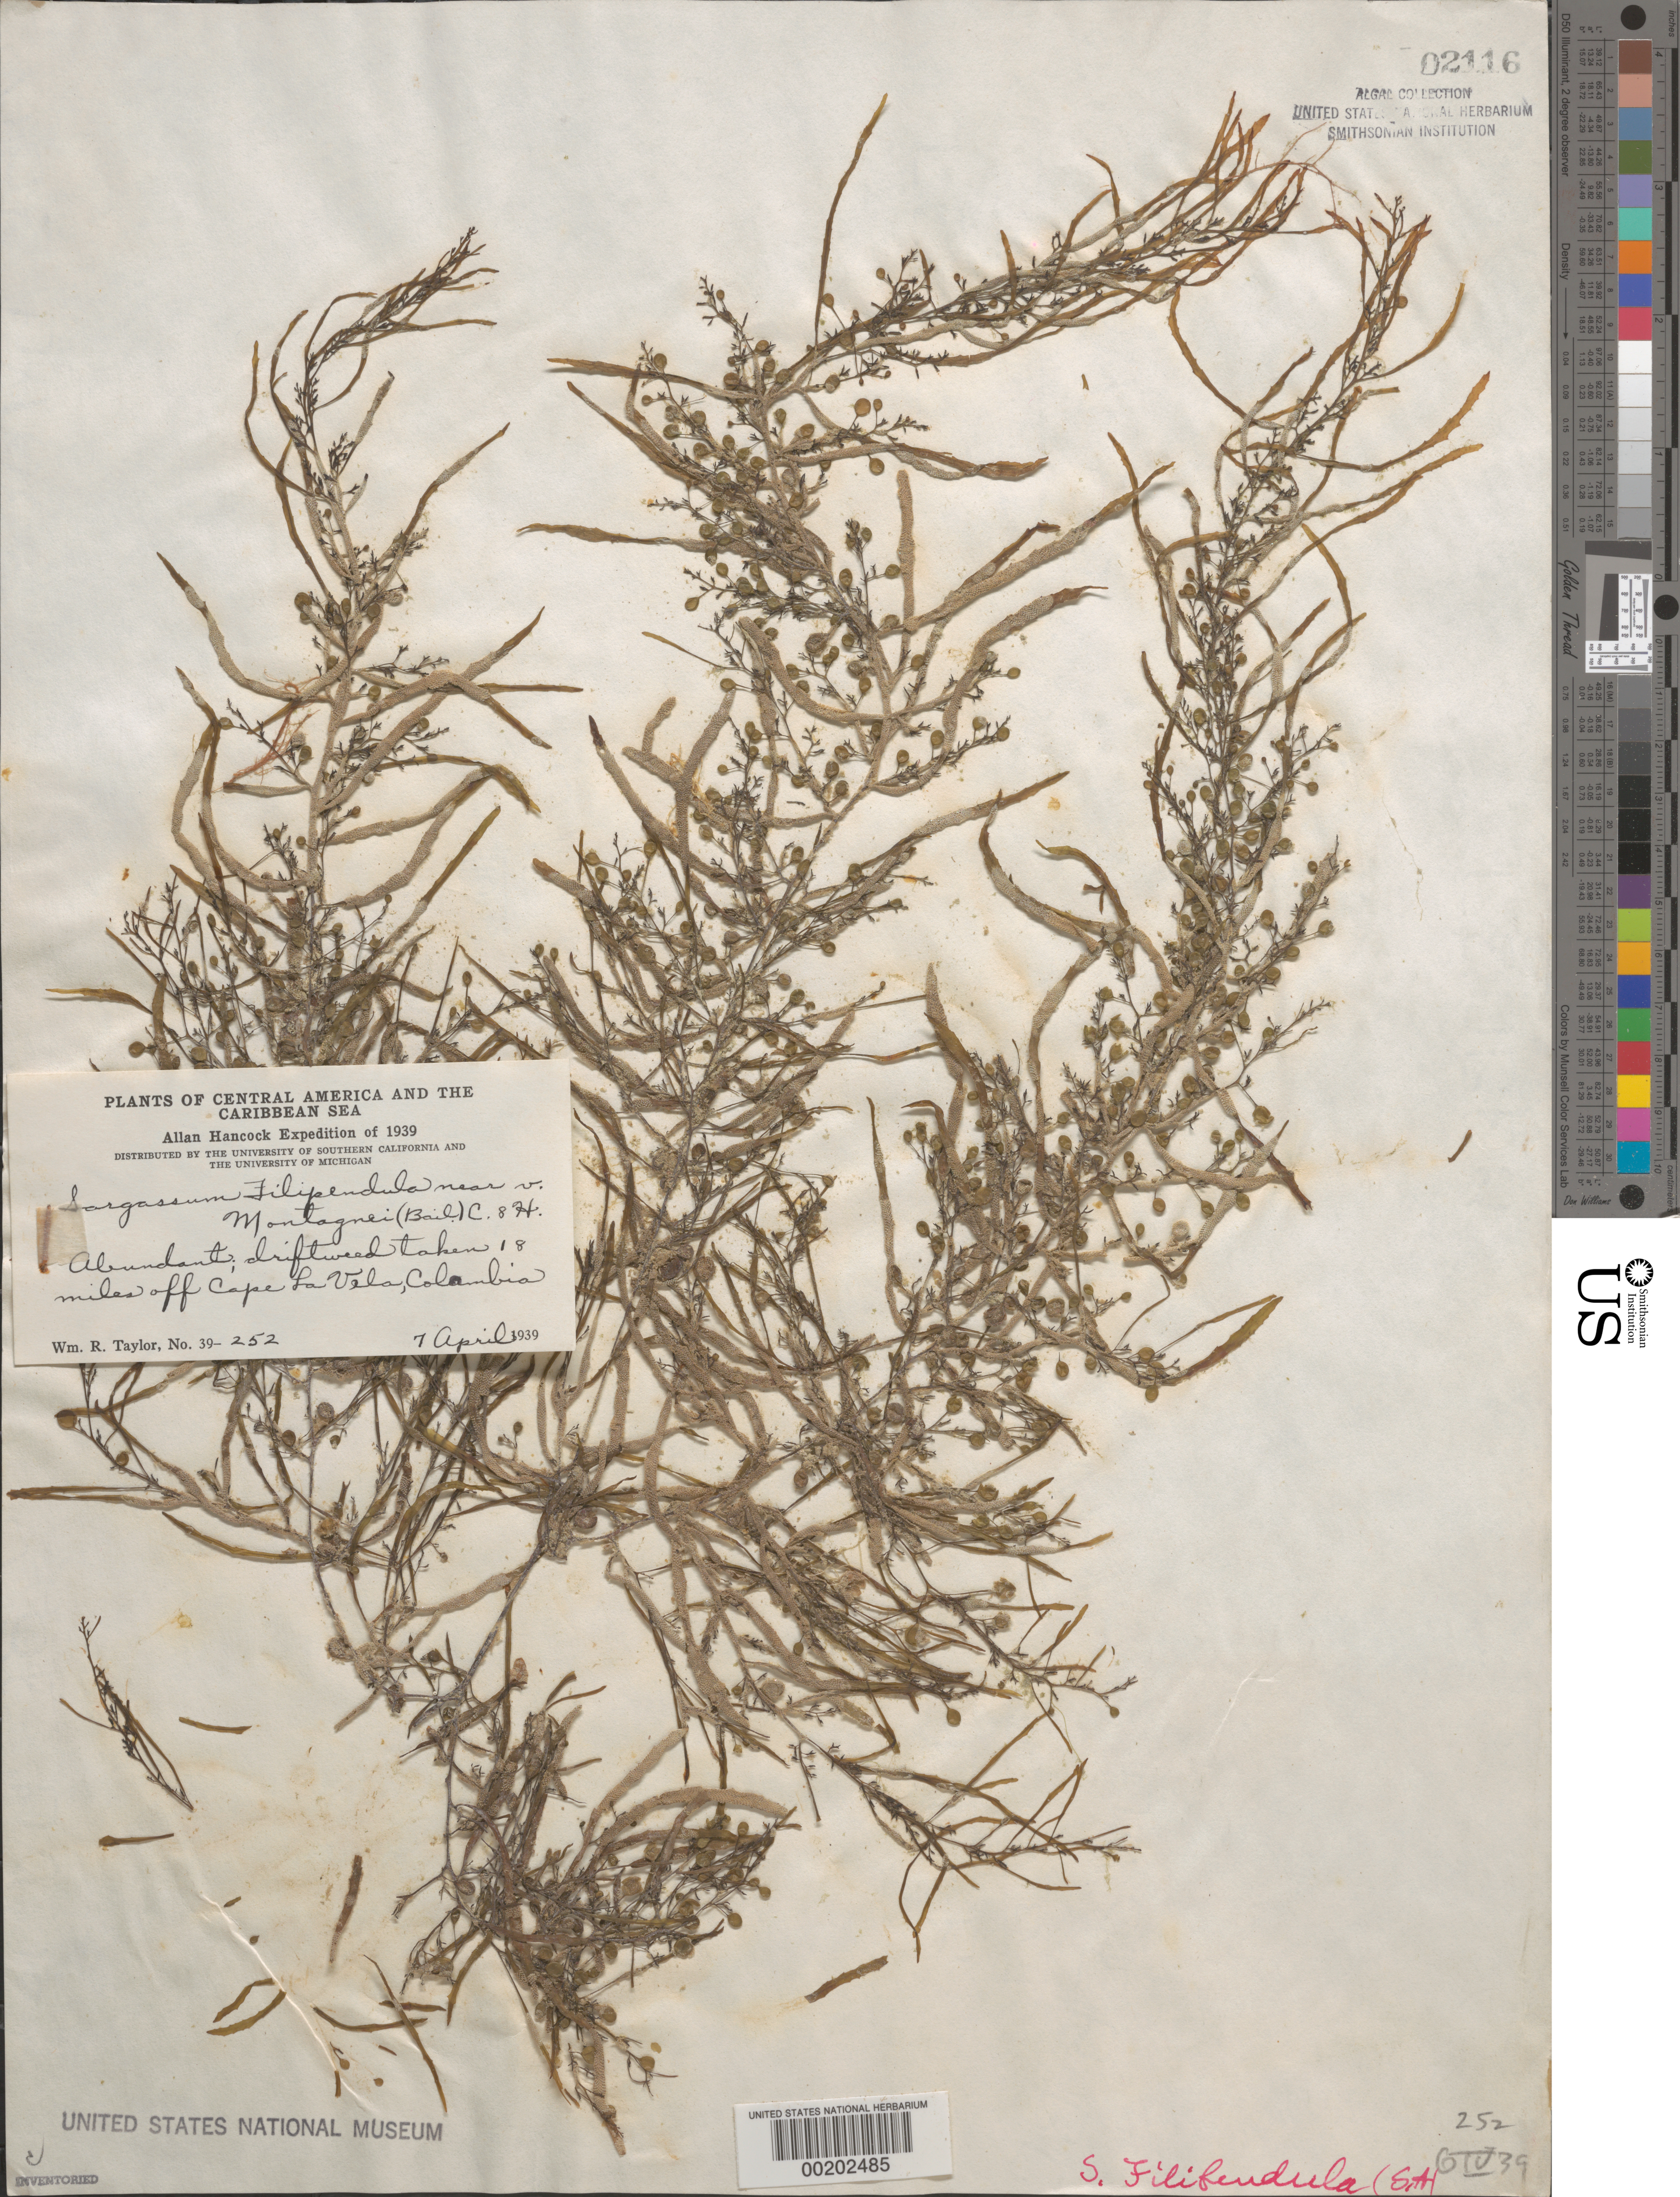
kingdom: Chromista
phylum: Ochrophyta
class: Phaeophyceae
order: Fucales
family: Sargassaceae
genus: Sargassum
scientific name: Sargassum filipendula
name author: C. Agardh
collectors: W. R. Taylor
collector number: WRT 39-252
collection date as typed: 07 Apr 1939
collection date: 1939-04-07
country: Venezuela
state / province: Falcón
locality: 18 miles off Cape la Vela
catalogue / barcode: US 2116